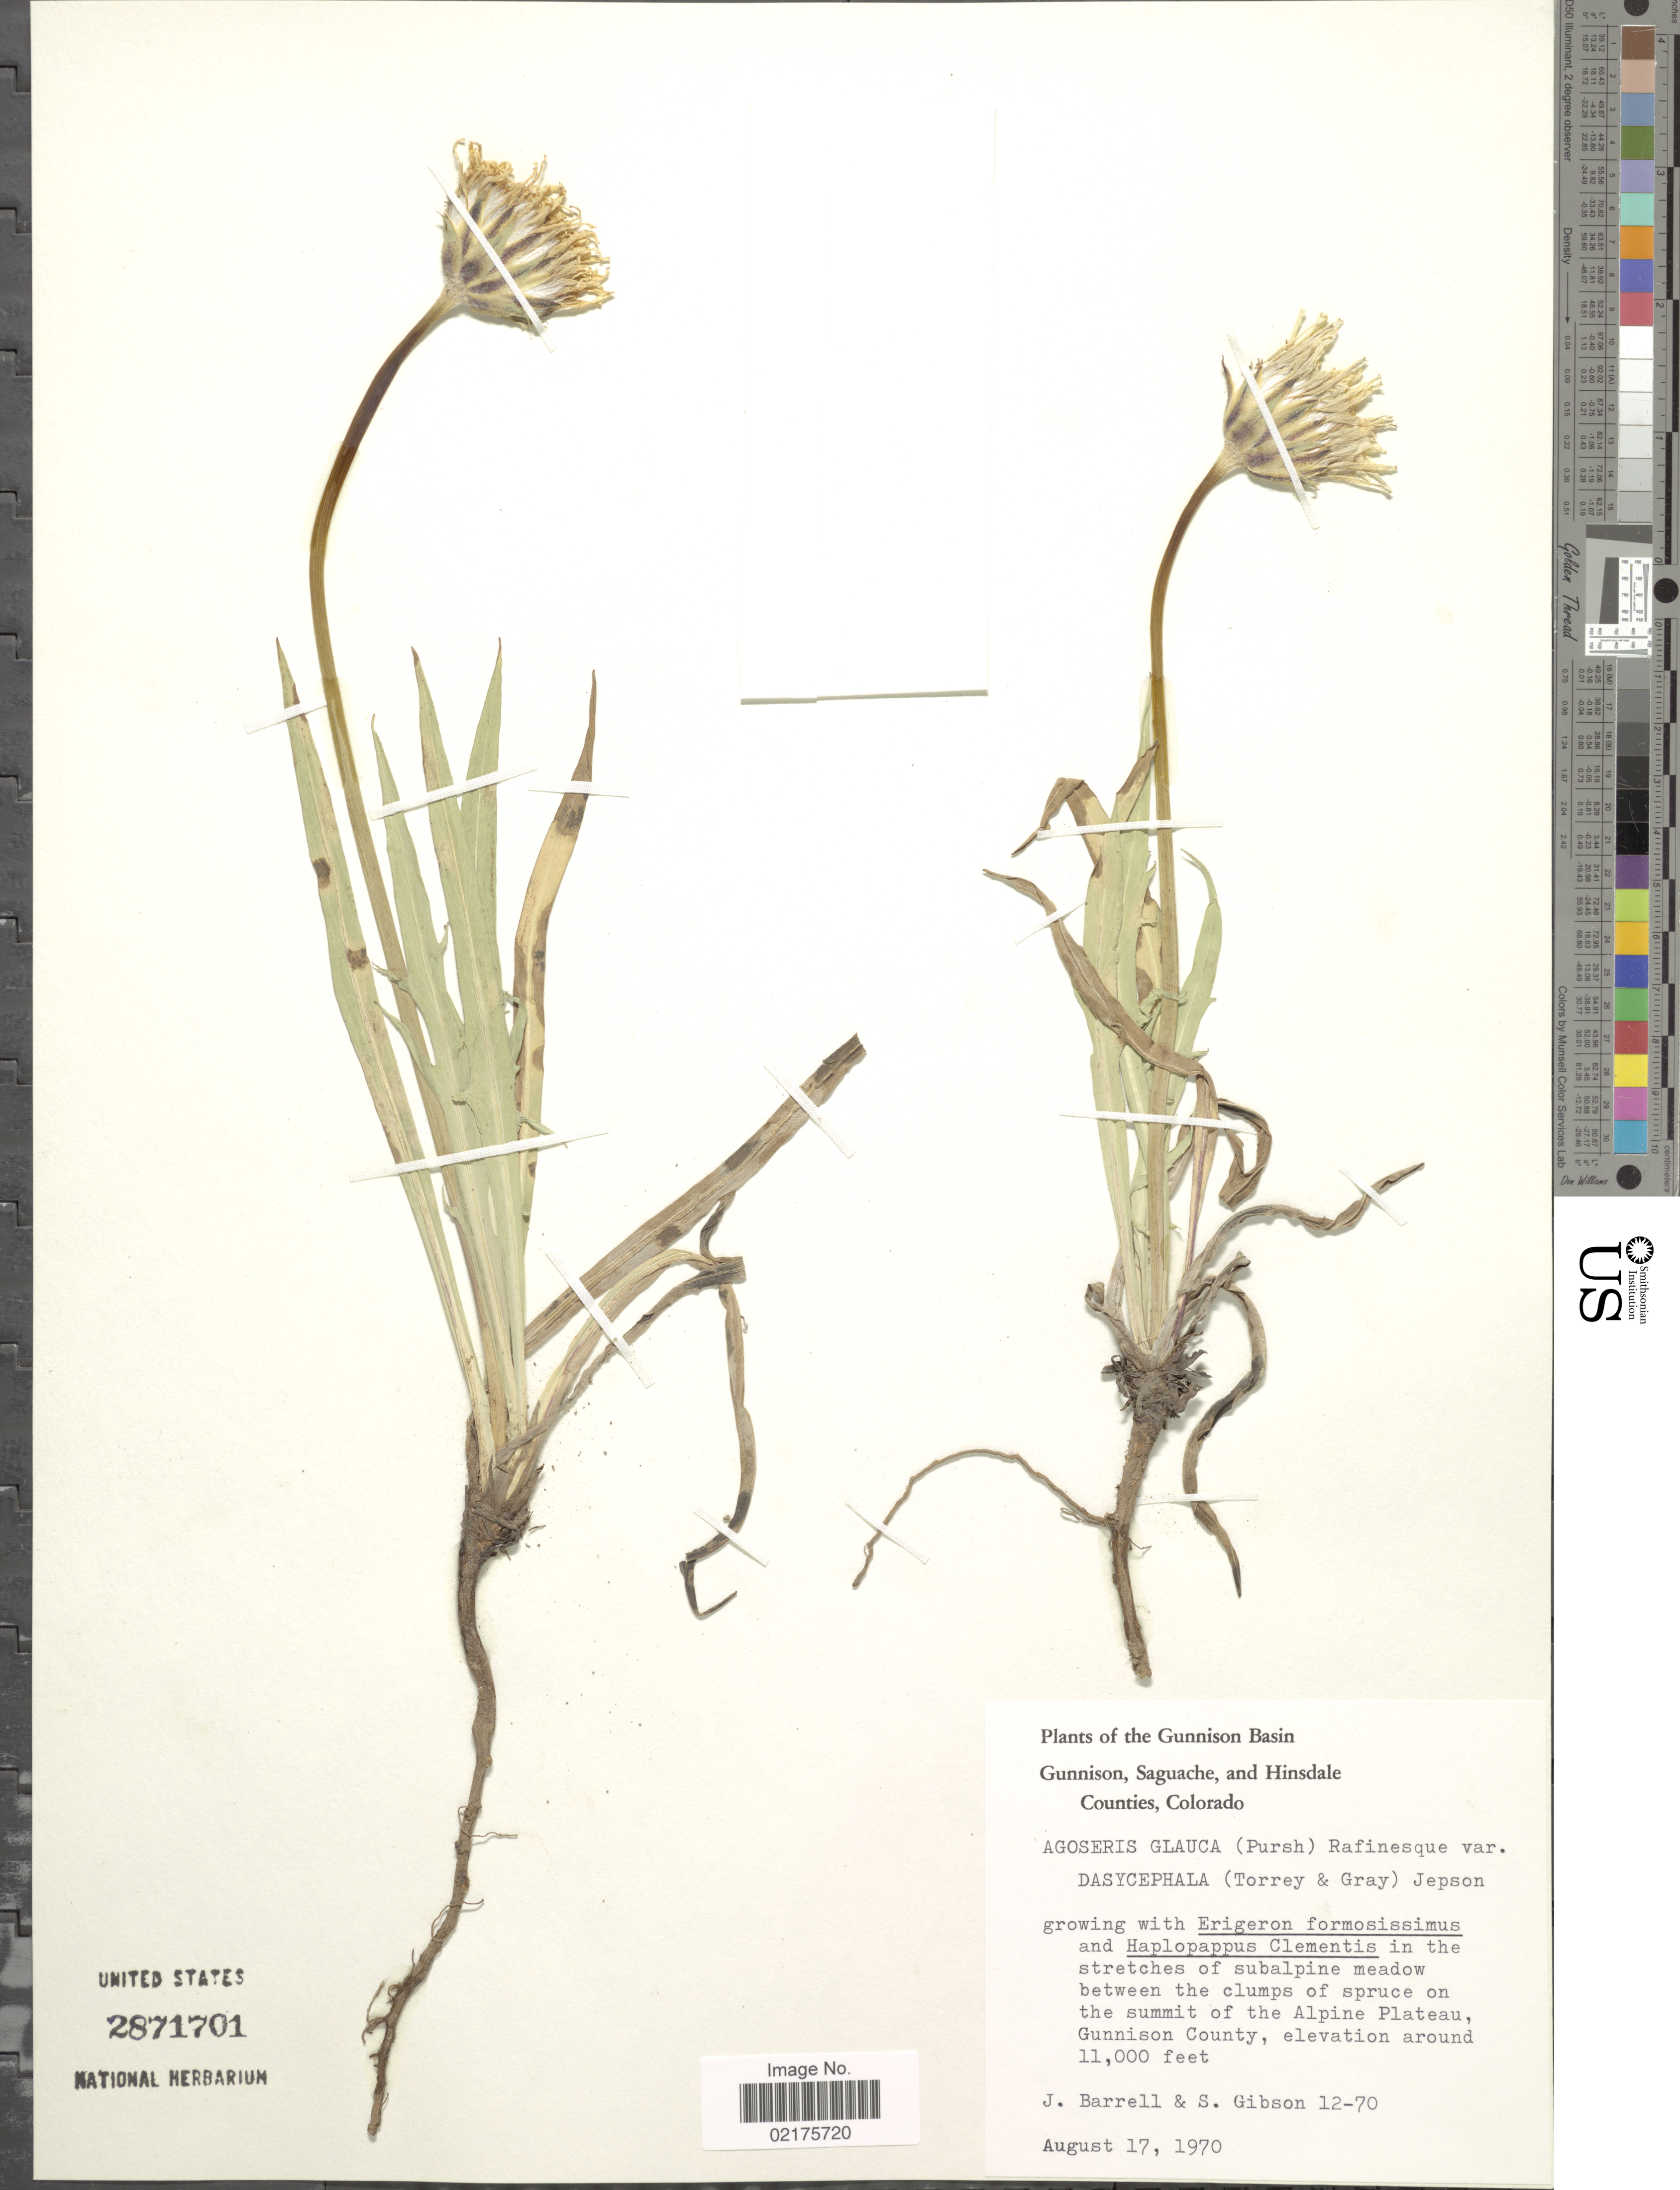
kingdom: Plantae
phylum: Tracheophyta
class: Magnoliopsida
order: Asterales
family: Asteraceae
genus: Agoseris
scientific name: Agoseris glauca var. glauca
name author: (Pursh) Raf.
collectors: J. Barrell & S. Gibson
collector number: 12-70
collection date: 1970-08-17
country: United States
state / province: Colorado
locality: The Gunnison Basin, Gunnison, Saguache, and Hinsdale Counties, meadow between the clumps of spruce on the summit on the Alpine Plateau, Gunnison County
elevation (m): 3353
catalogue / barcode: US 2871701